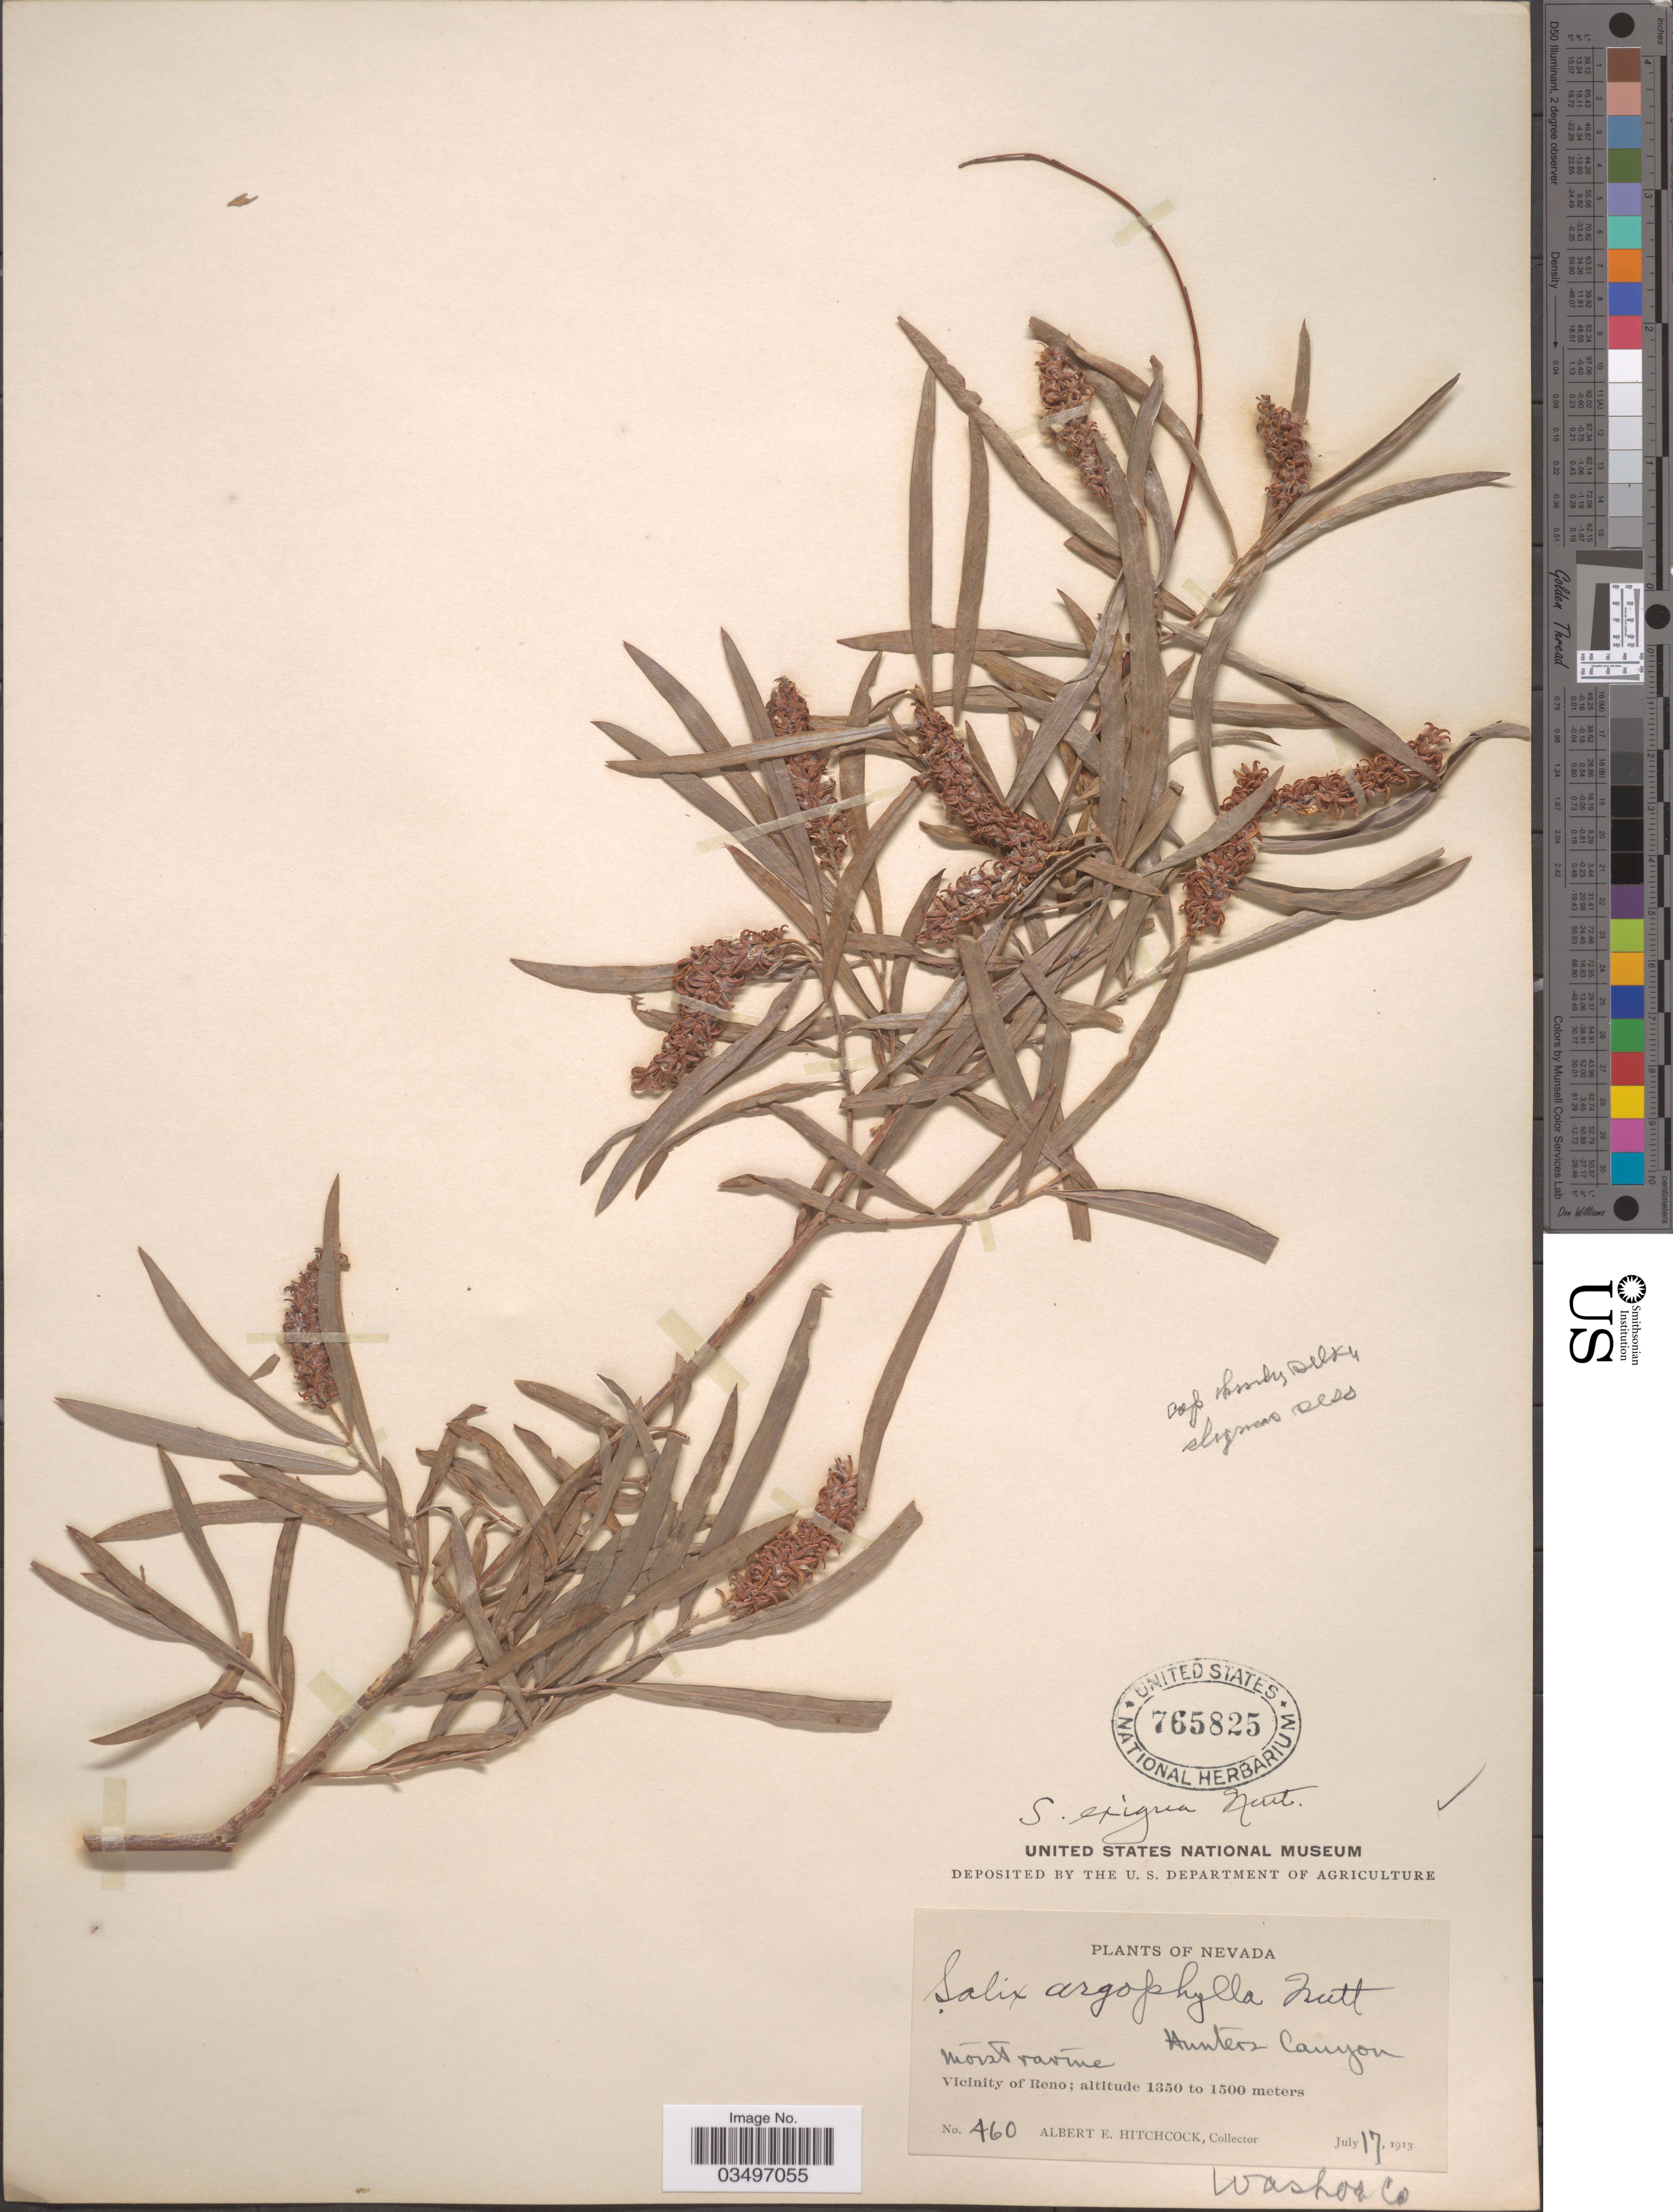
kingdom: Plantae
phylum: Tracheophyta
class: Magnoliopsida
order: Malpighiales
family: Salicaceae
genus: Salix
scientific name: Salix exigua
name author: Nutt.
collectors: A. Hitchcock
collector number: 460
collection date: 1913-07-17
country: United States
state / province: Nevada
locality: Hunter's Canyon. Vicinity of Reno. Washoe Co.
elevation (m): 1350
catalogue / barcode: US 765825